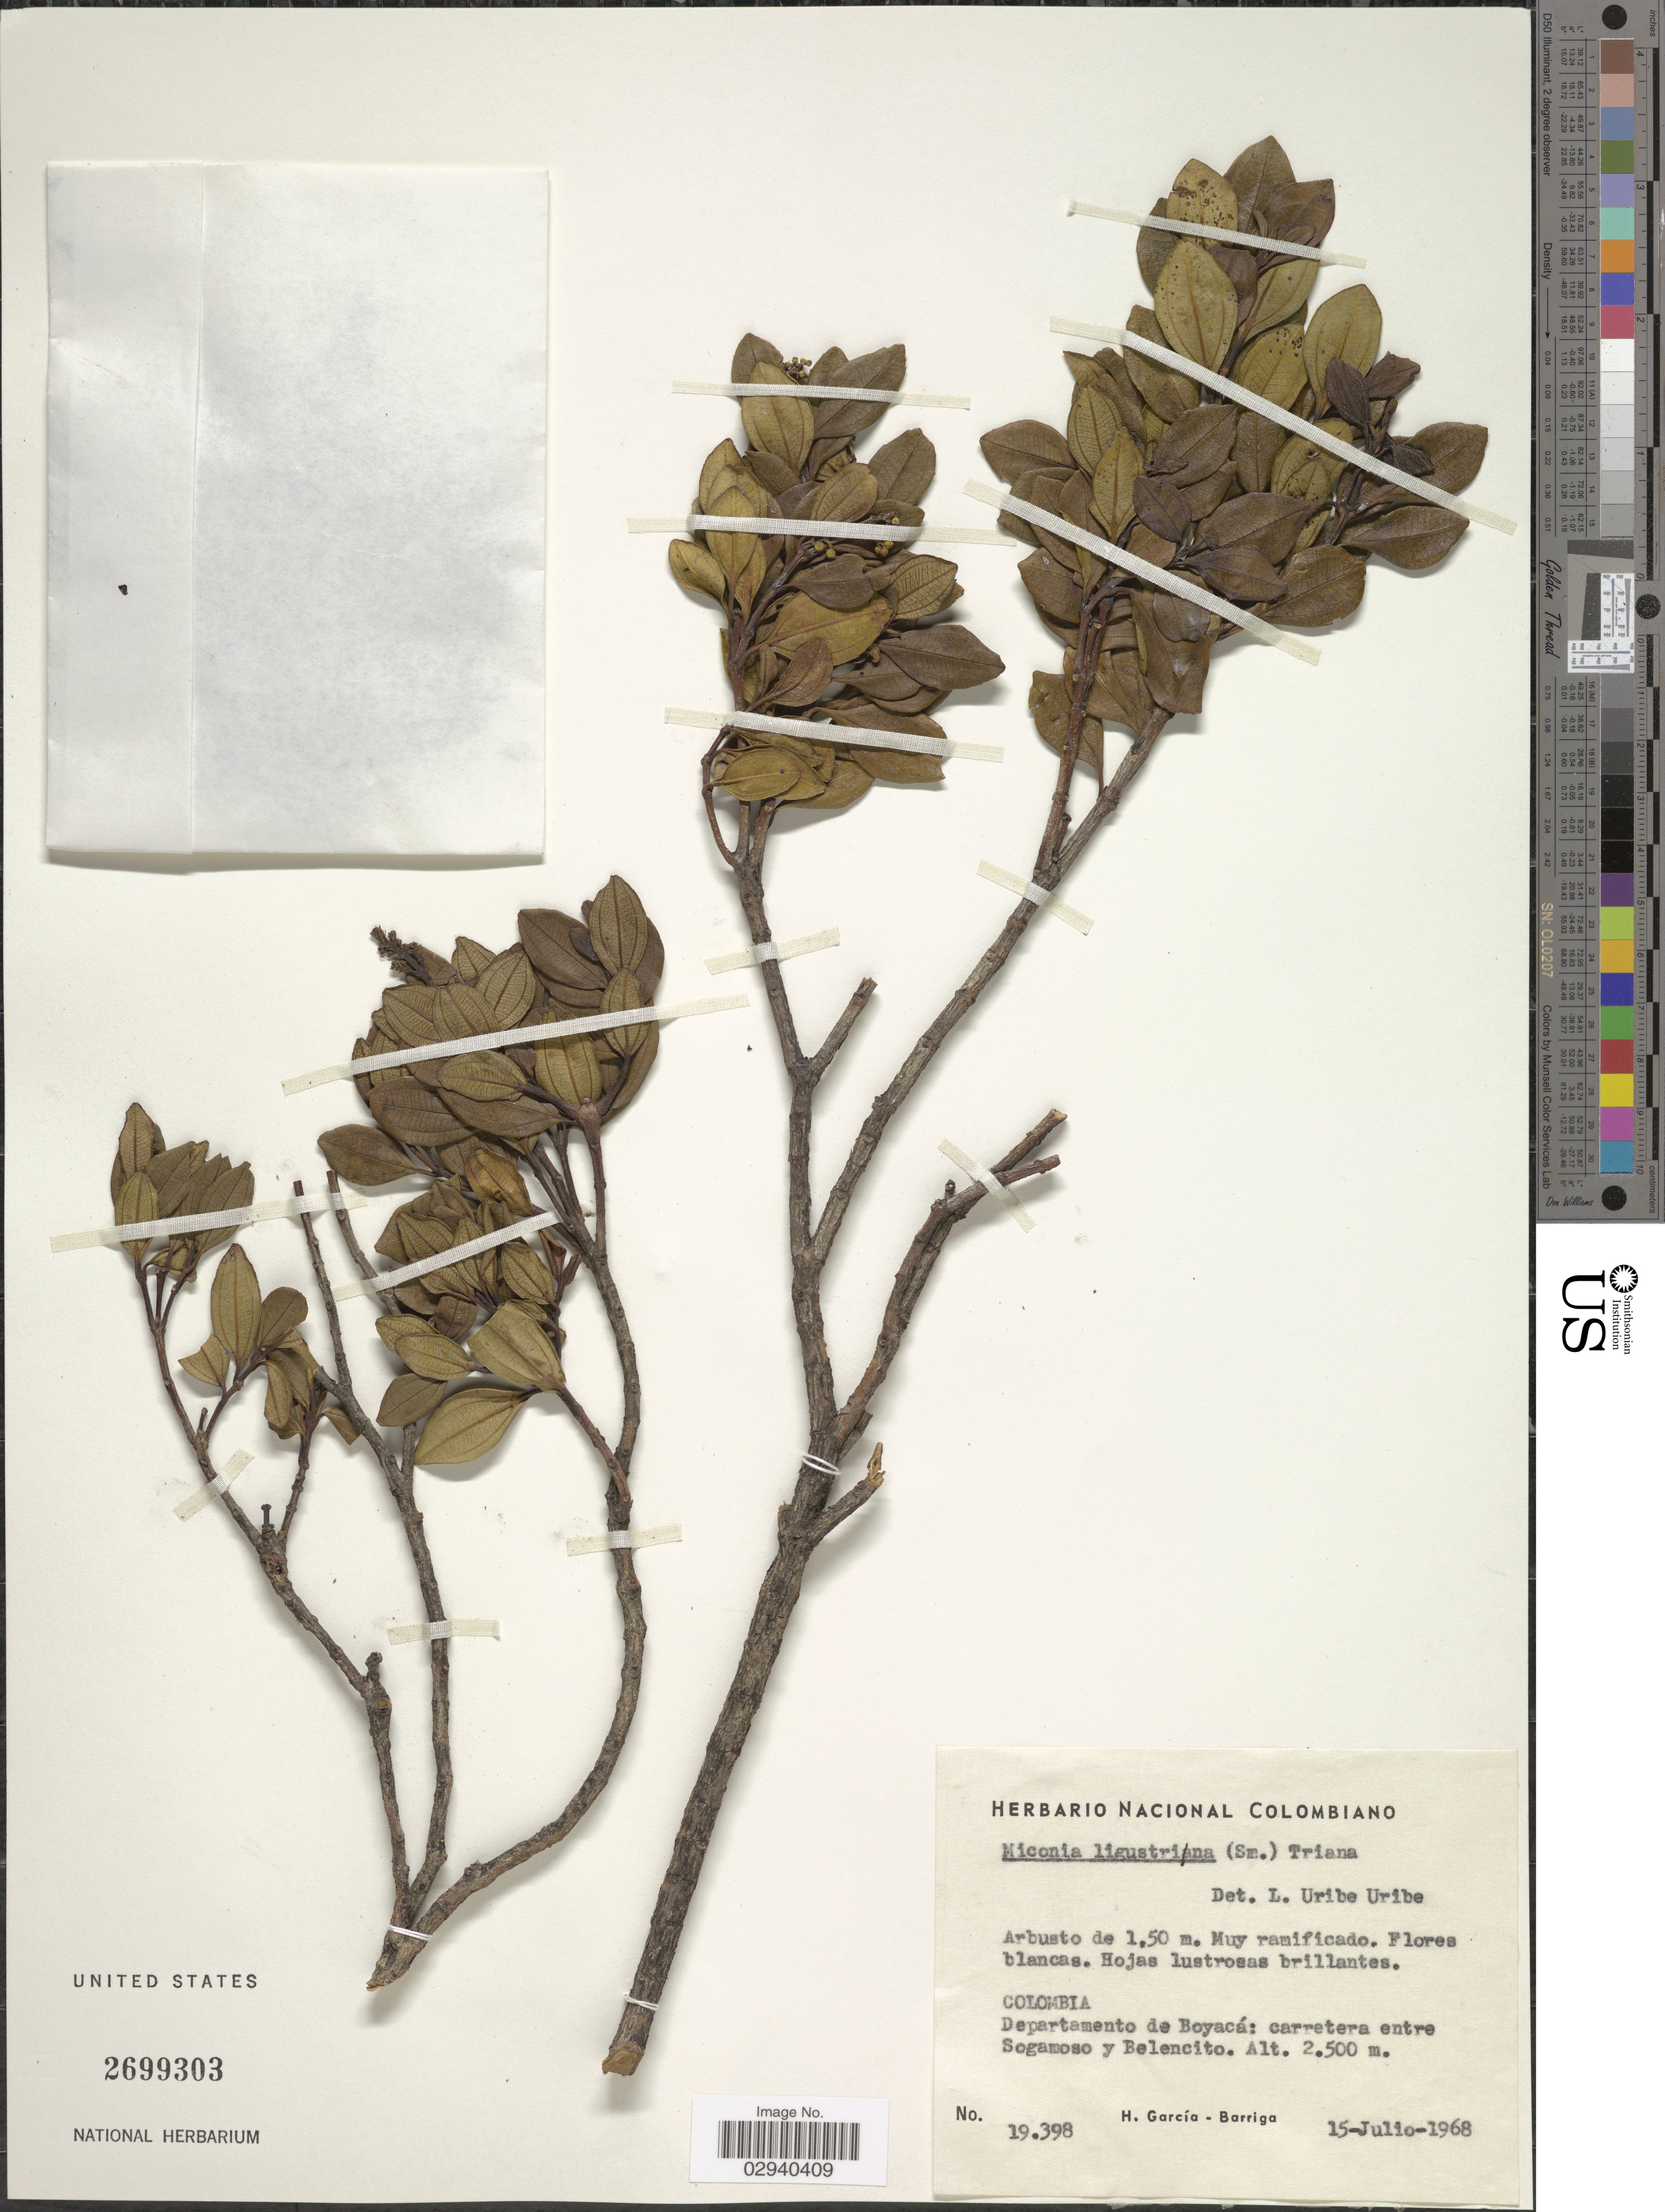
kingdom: Plantae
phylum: Tracheophyta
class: Magnoliopsida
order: Myrtales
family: Melastomataceae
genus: Miconia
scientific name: Miconia ligustrina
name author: (Sw.) Triana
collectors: H. García Barriga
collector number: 19398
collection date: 1968-07-15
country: Colombia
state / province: Boyacá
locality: Departamento de Boyacá: carretera entre Sogamoso y Belencito.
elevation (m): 2500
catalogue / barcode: US 2699303